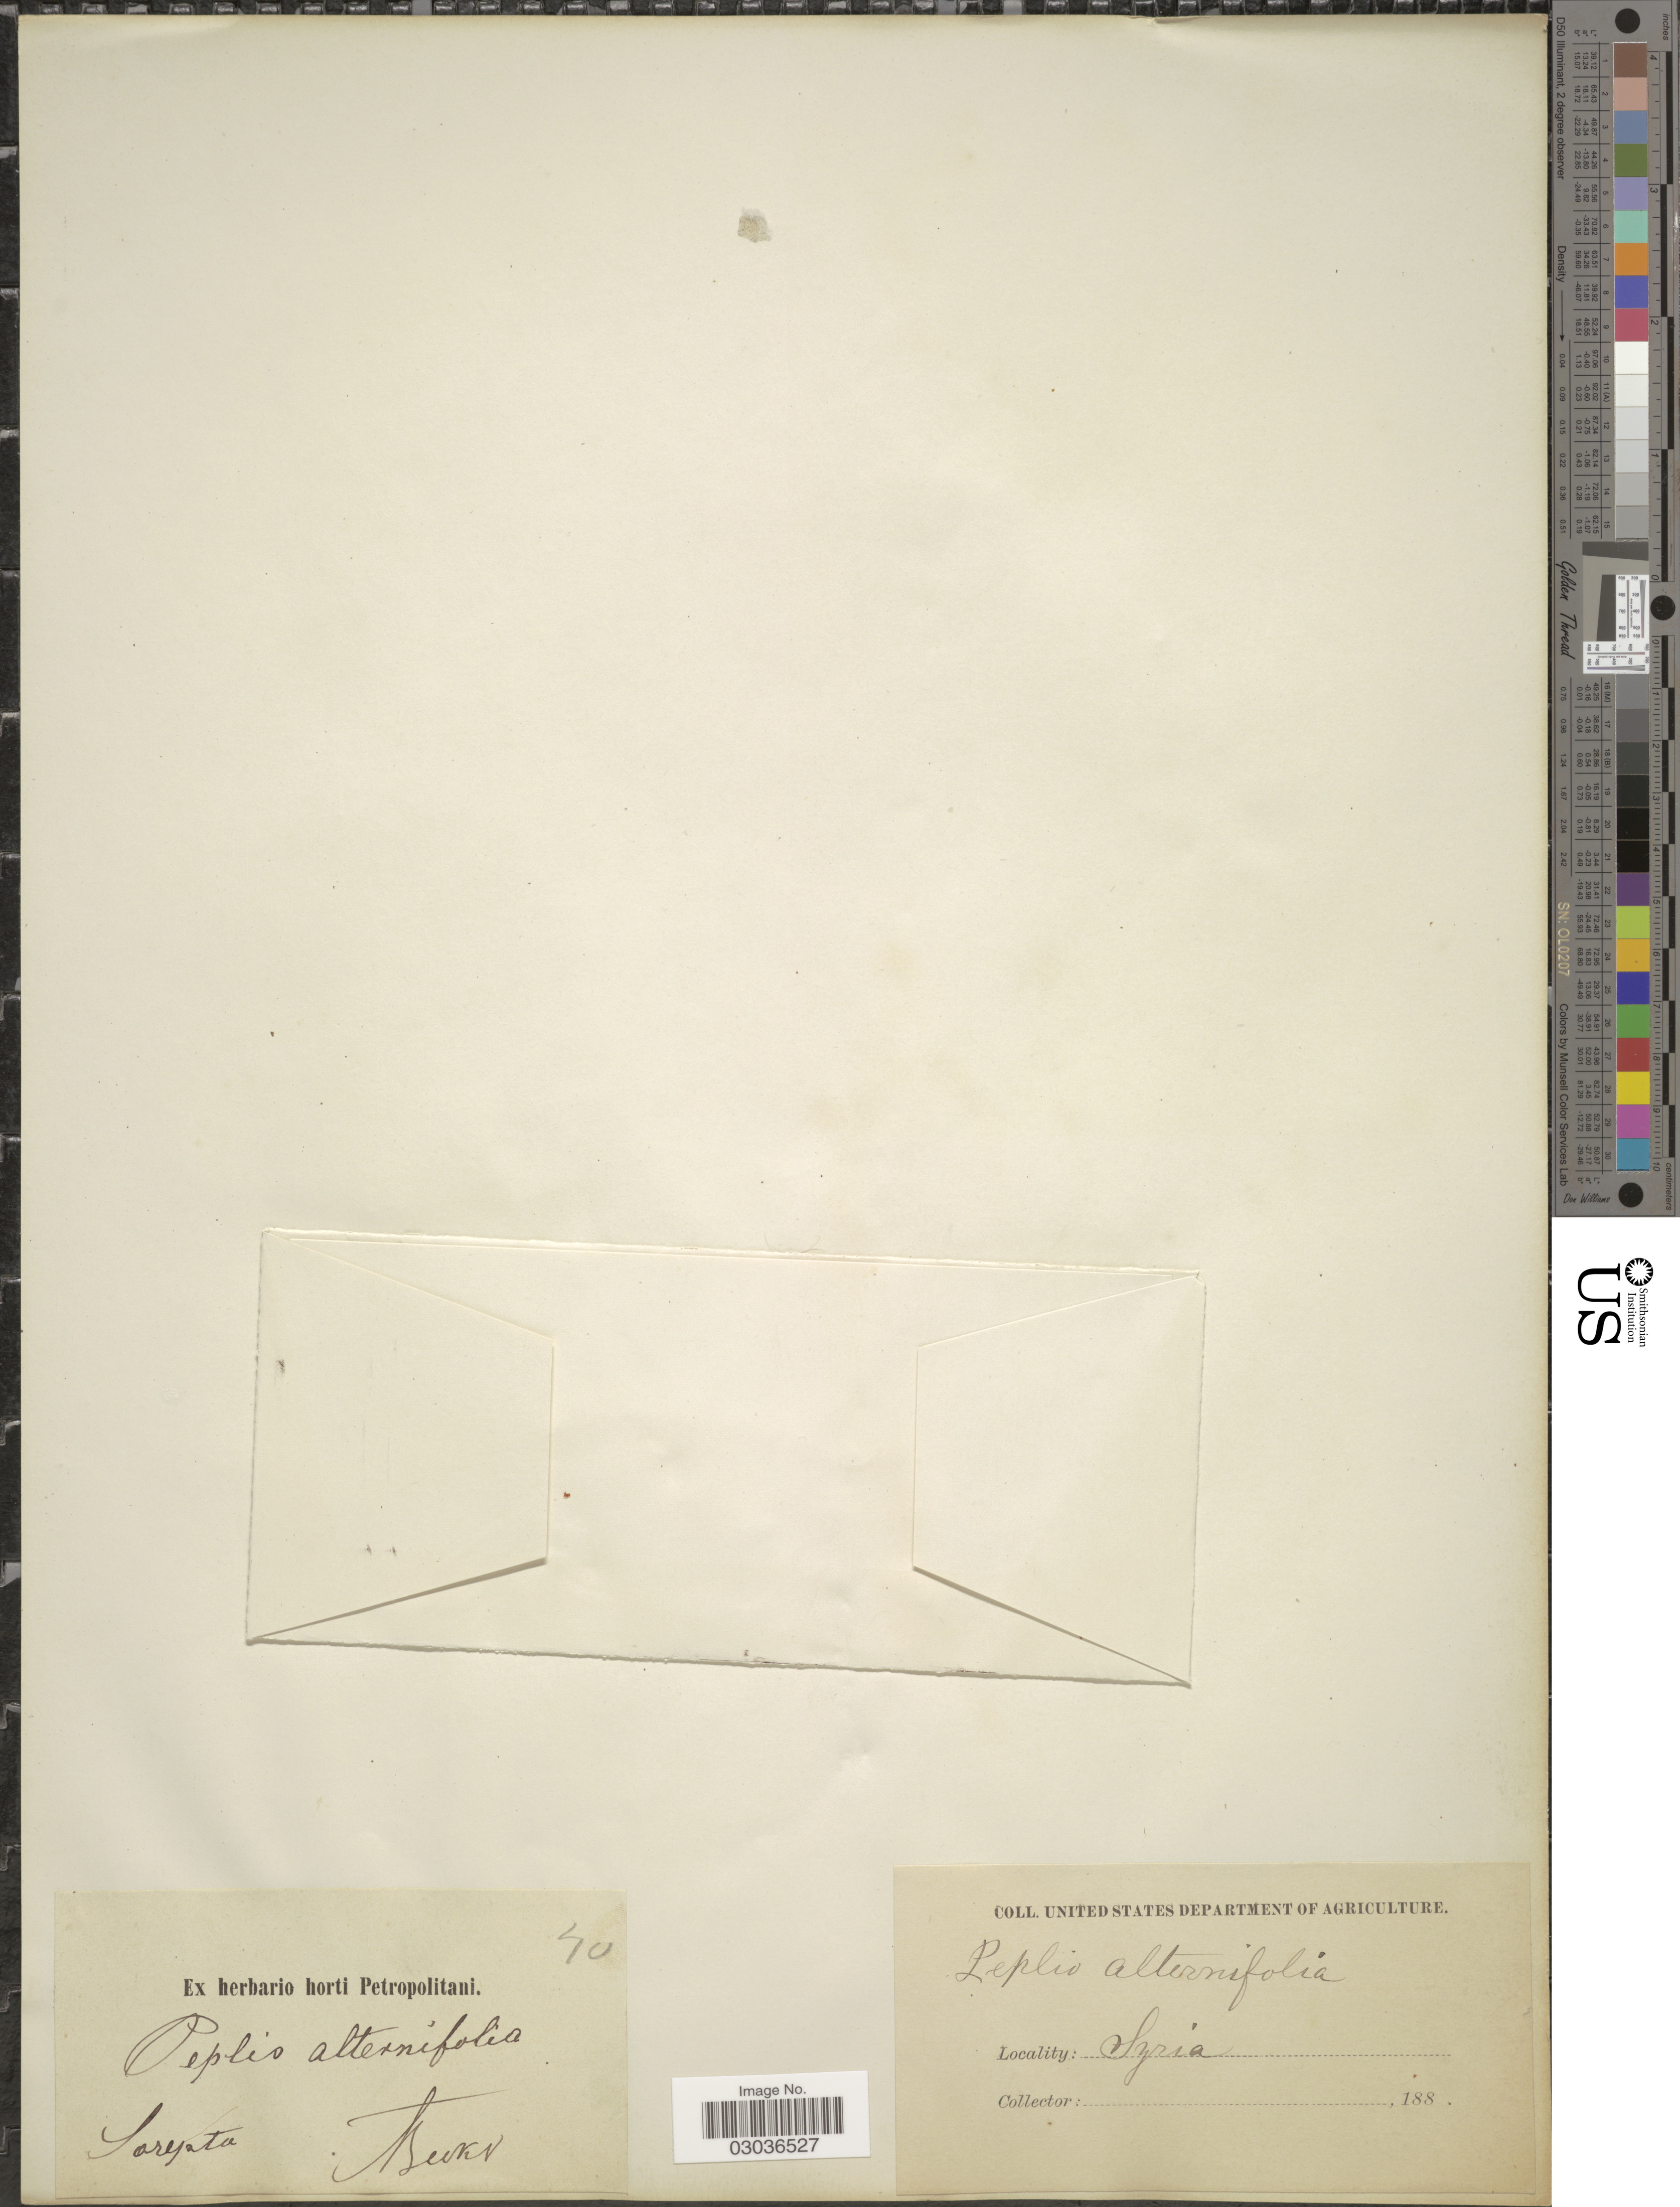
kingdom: Plantae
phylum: Tracheophyta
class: Magnoliopsida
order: Myrtales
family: Lythraceae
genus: Lythrum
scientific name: Lythrum volgense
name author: D.A. Webb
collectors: Becker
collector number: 70?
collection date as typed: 1888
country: Russian Federation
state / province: Volgograd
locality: Sarepta.